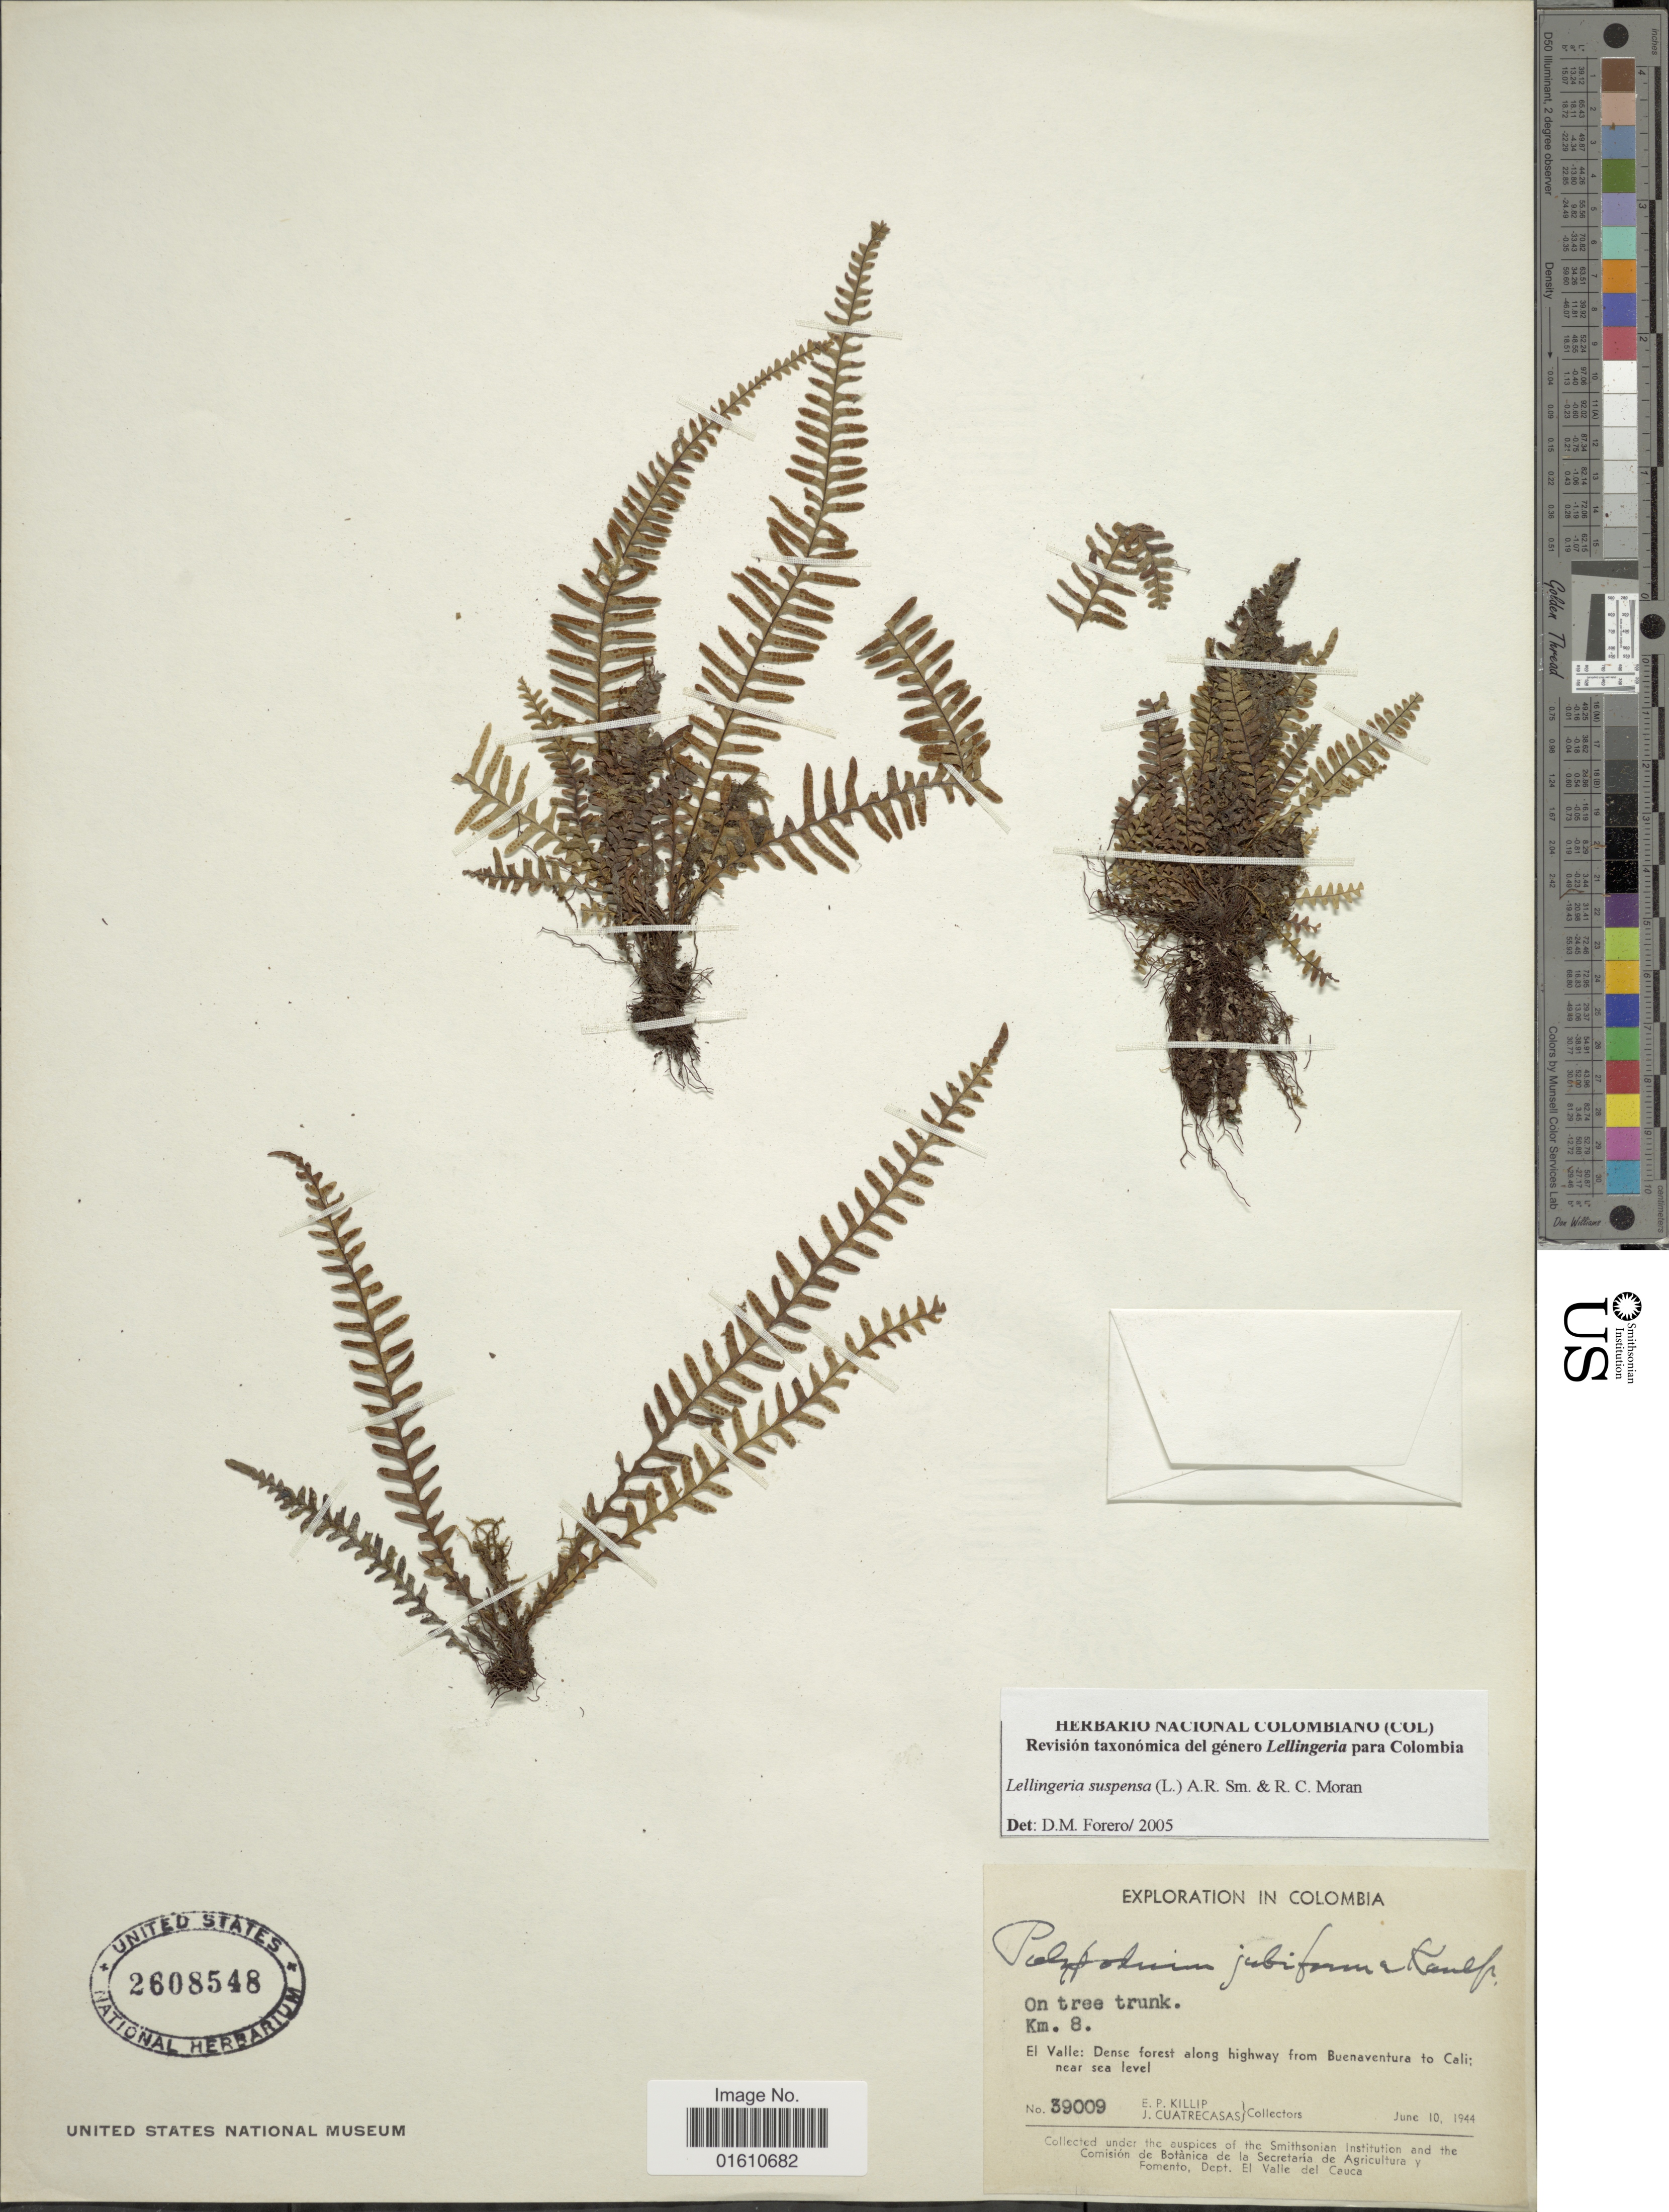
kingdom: Plantae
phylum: Tracheophyta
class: Polypodiopsida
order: Polypodiales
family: Polypodiaceae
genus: Lellingeria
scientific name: Lellingeria suspensa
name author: (L.) A.R. Sm. & R.C. Moran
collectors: E. P. Killip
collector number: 39009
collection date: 1944-06-10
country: Colombia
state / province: Valle del Cauca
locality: El Valle: Dense forest along highway from Buenaventura to Cali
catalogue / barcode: US 2608548